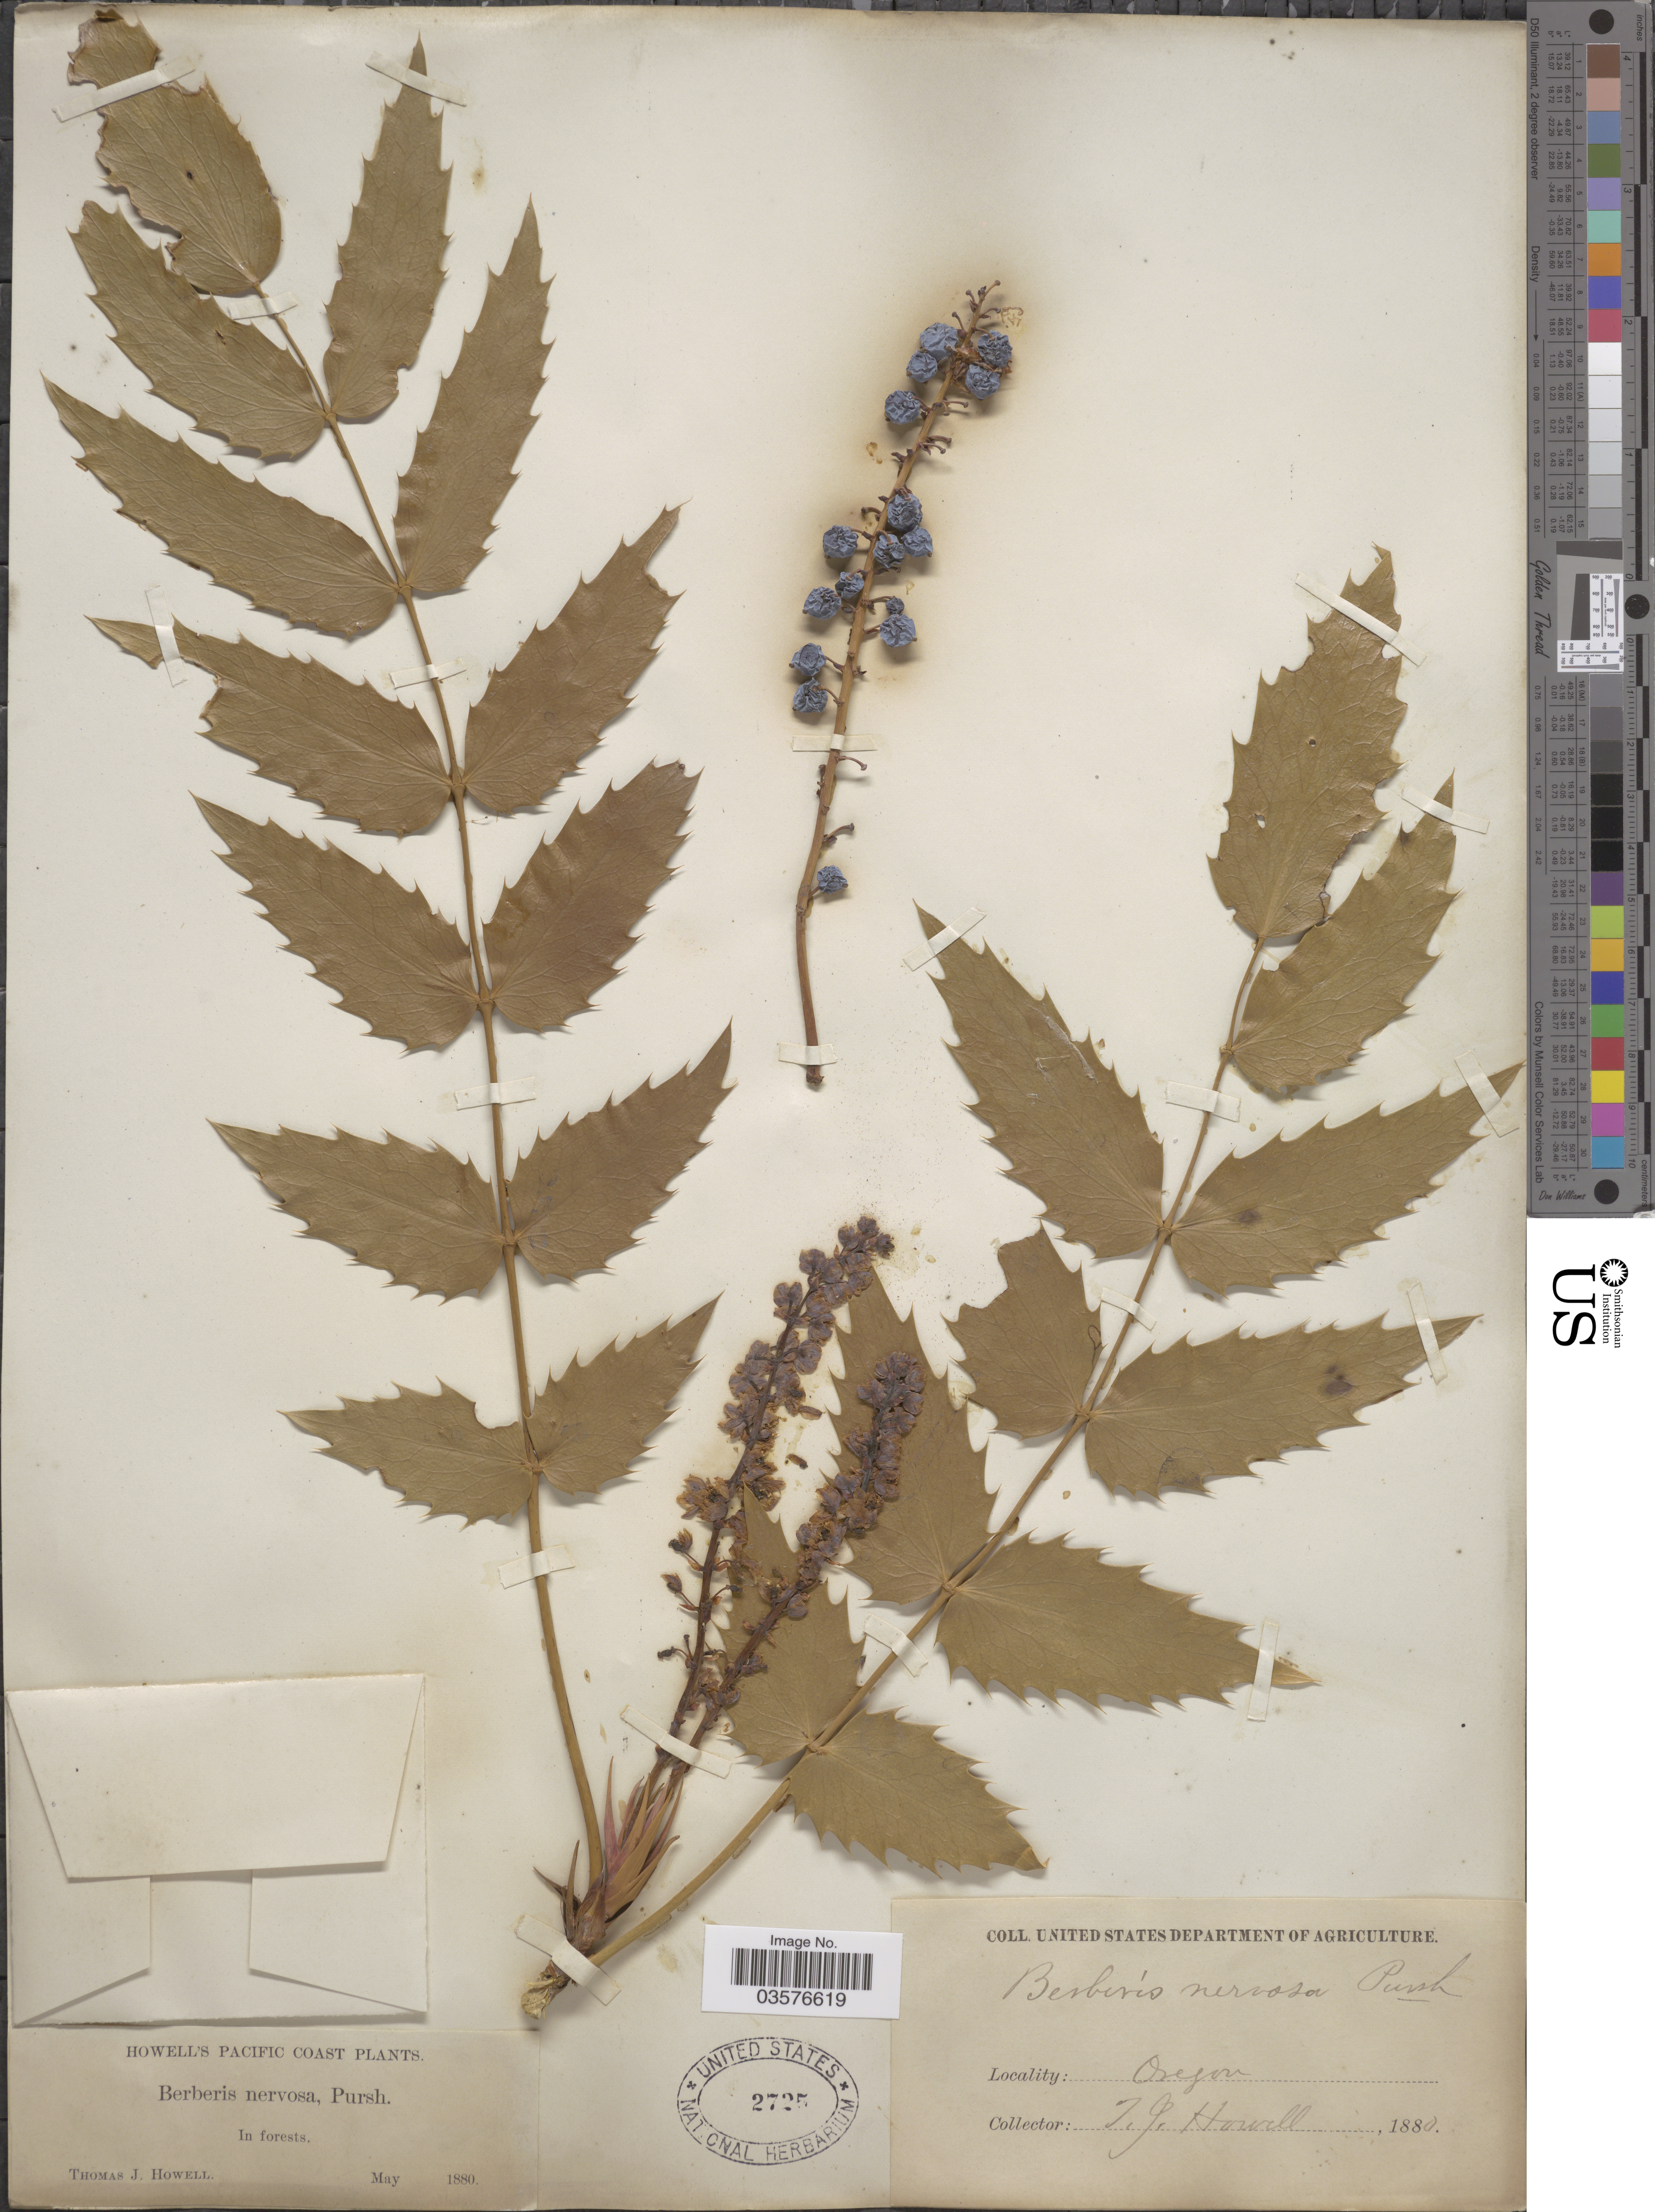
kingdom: Plantae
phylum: Tracheophyta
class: Magnoliopsida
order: Ranunculales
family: Berberidaceae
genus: Mahonia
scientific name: Mahonia nervosa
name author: (Pursh) Nutt.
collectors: T. J. Howell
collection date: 1880-05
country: United States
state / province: Oregon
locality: Pacific Coast. In forests.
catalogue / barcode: US 2725